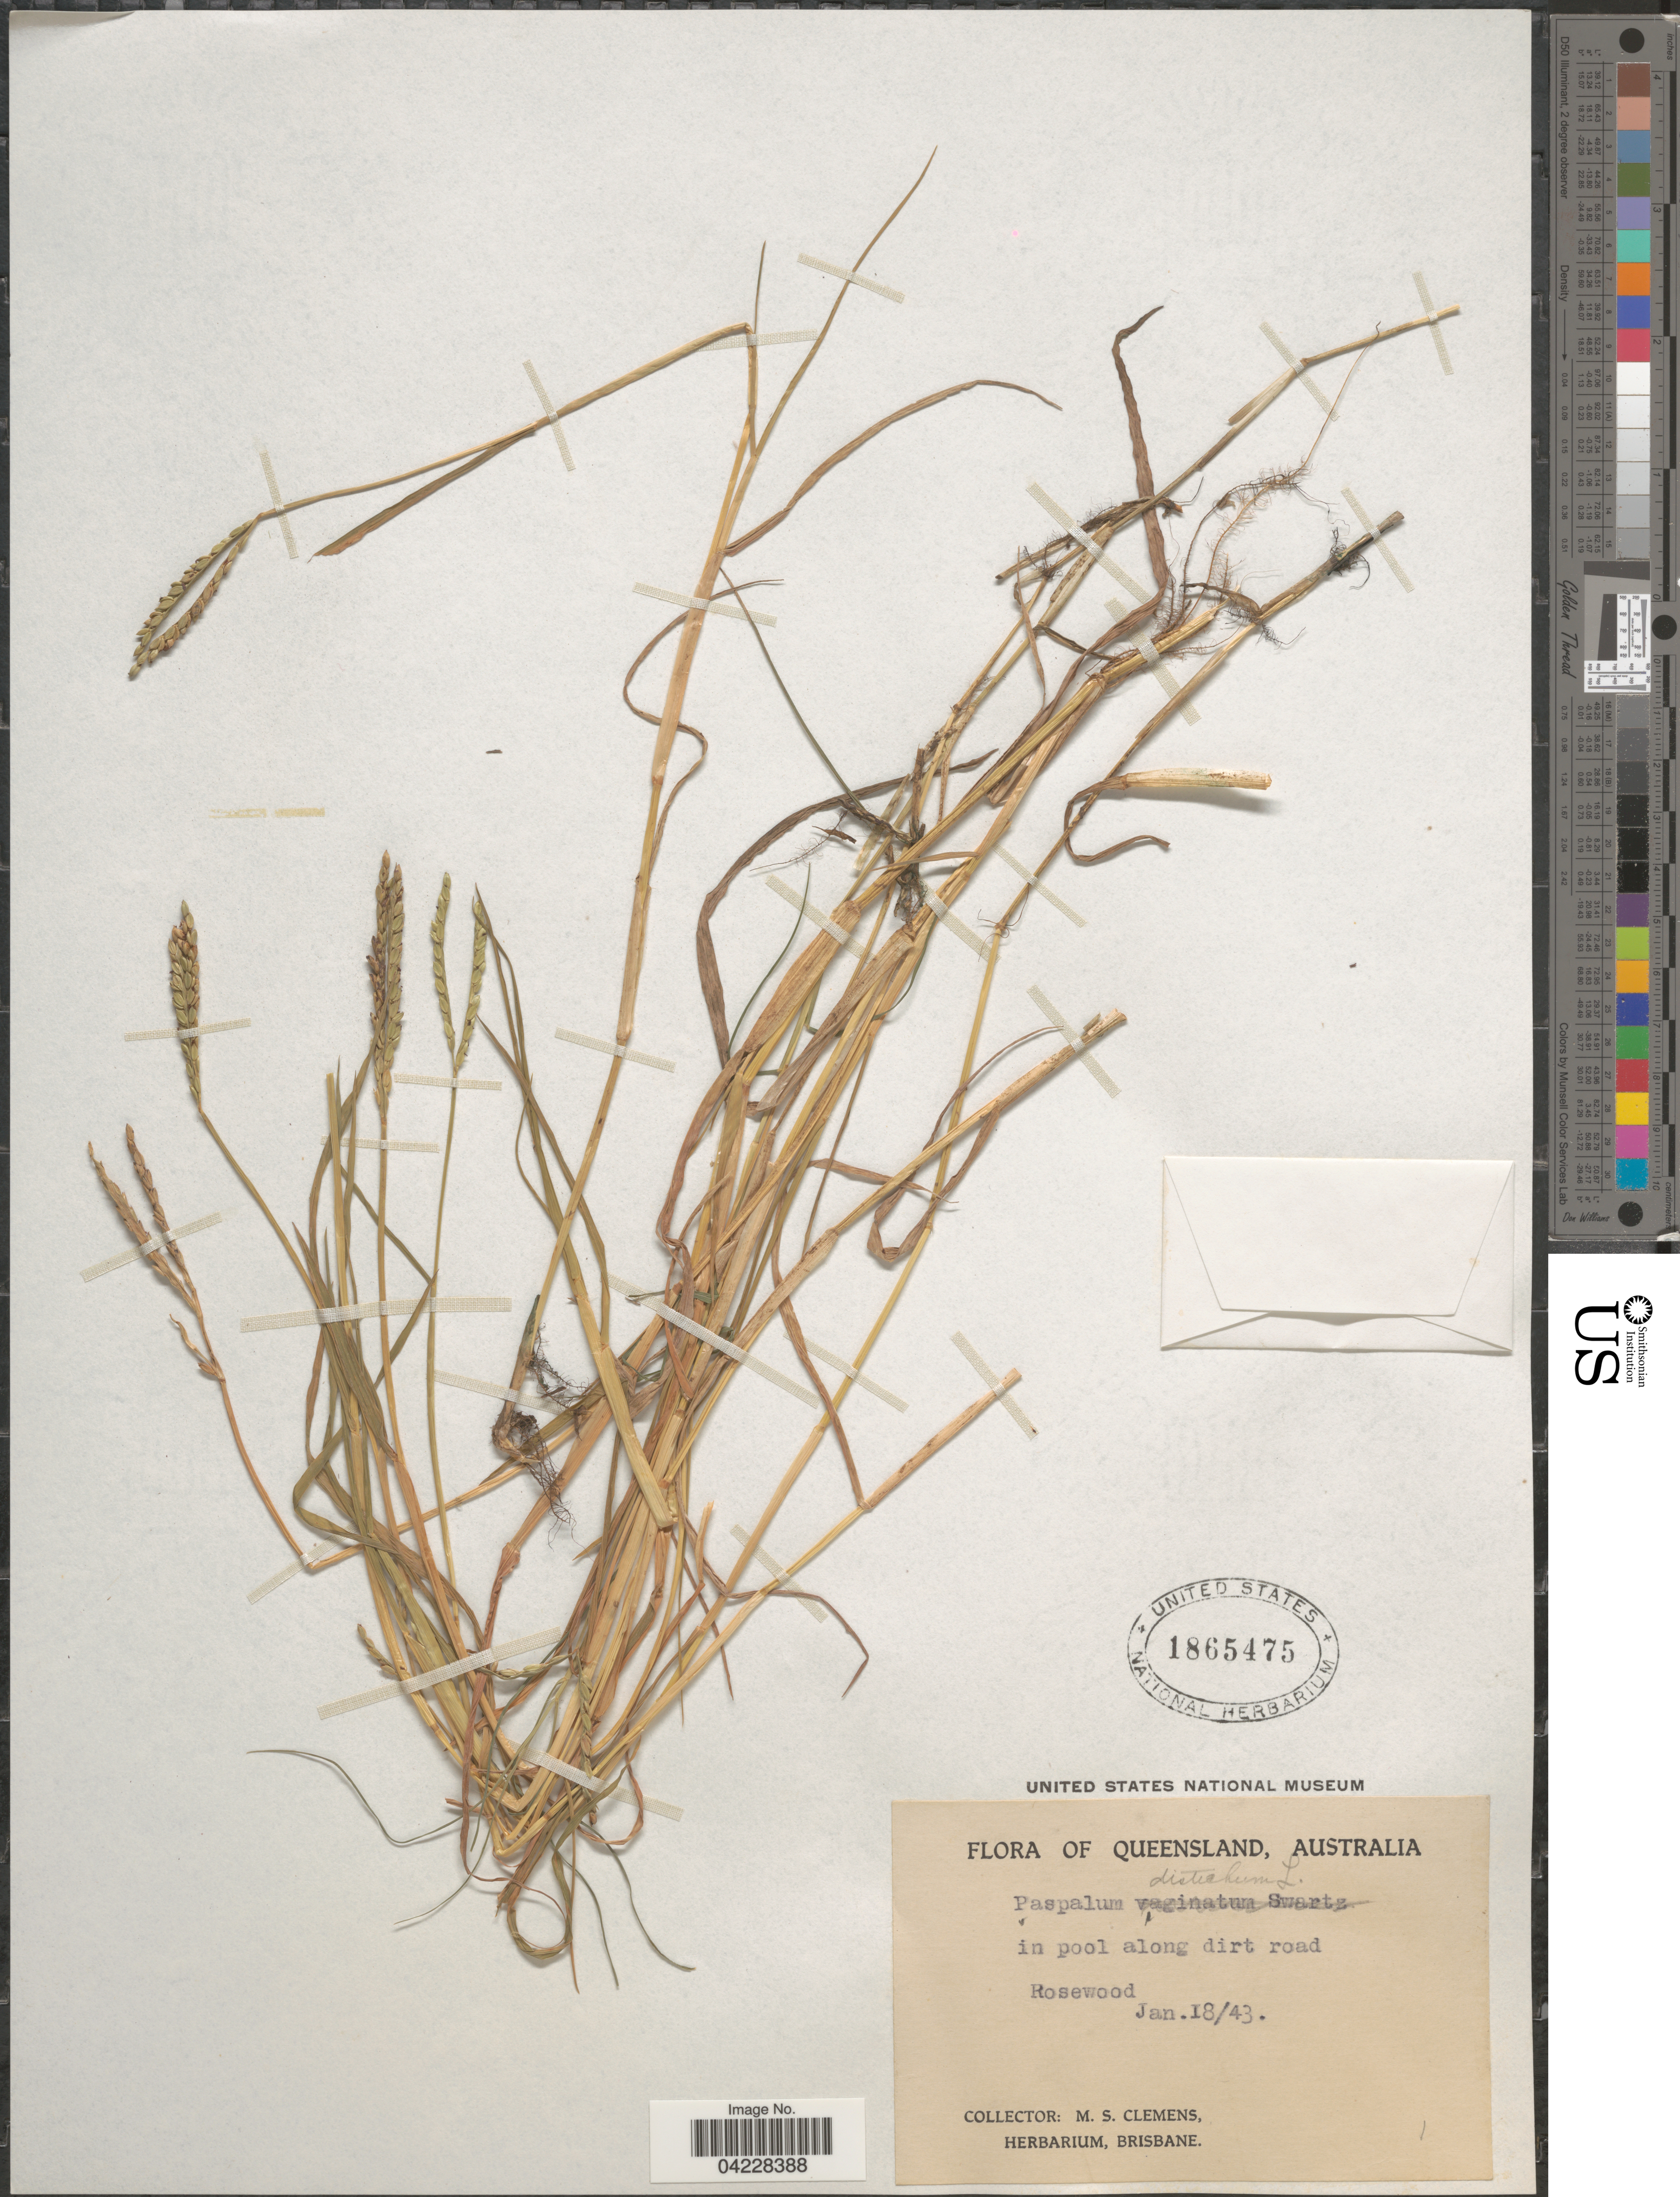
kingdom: Plantae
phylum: Tracheophyta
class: Liliopsida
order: Poales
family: Poaceae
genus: Paspalum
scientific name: Paspalum distichum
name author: L.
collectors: M. S. Clemens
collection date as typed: Transcribed d/m/y: 18/1/43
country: Australia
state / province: Queensland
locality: In pool along dirt road Rosewood.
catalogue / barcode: US 1865475